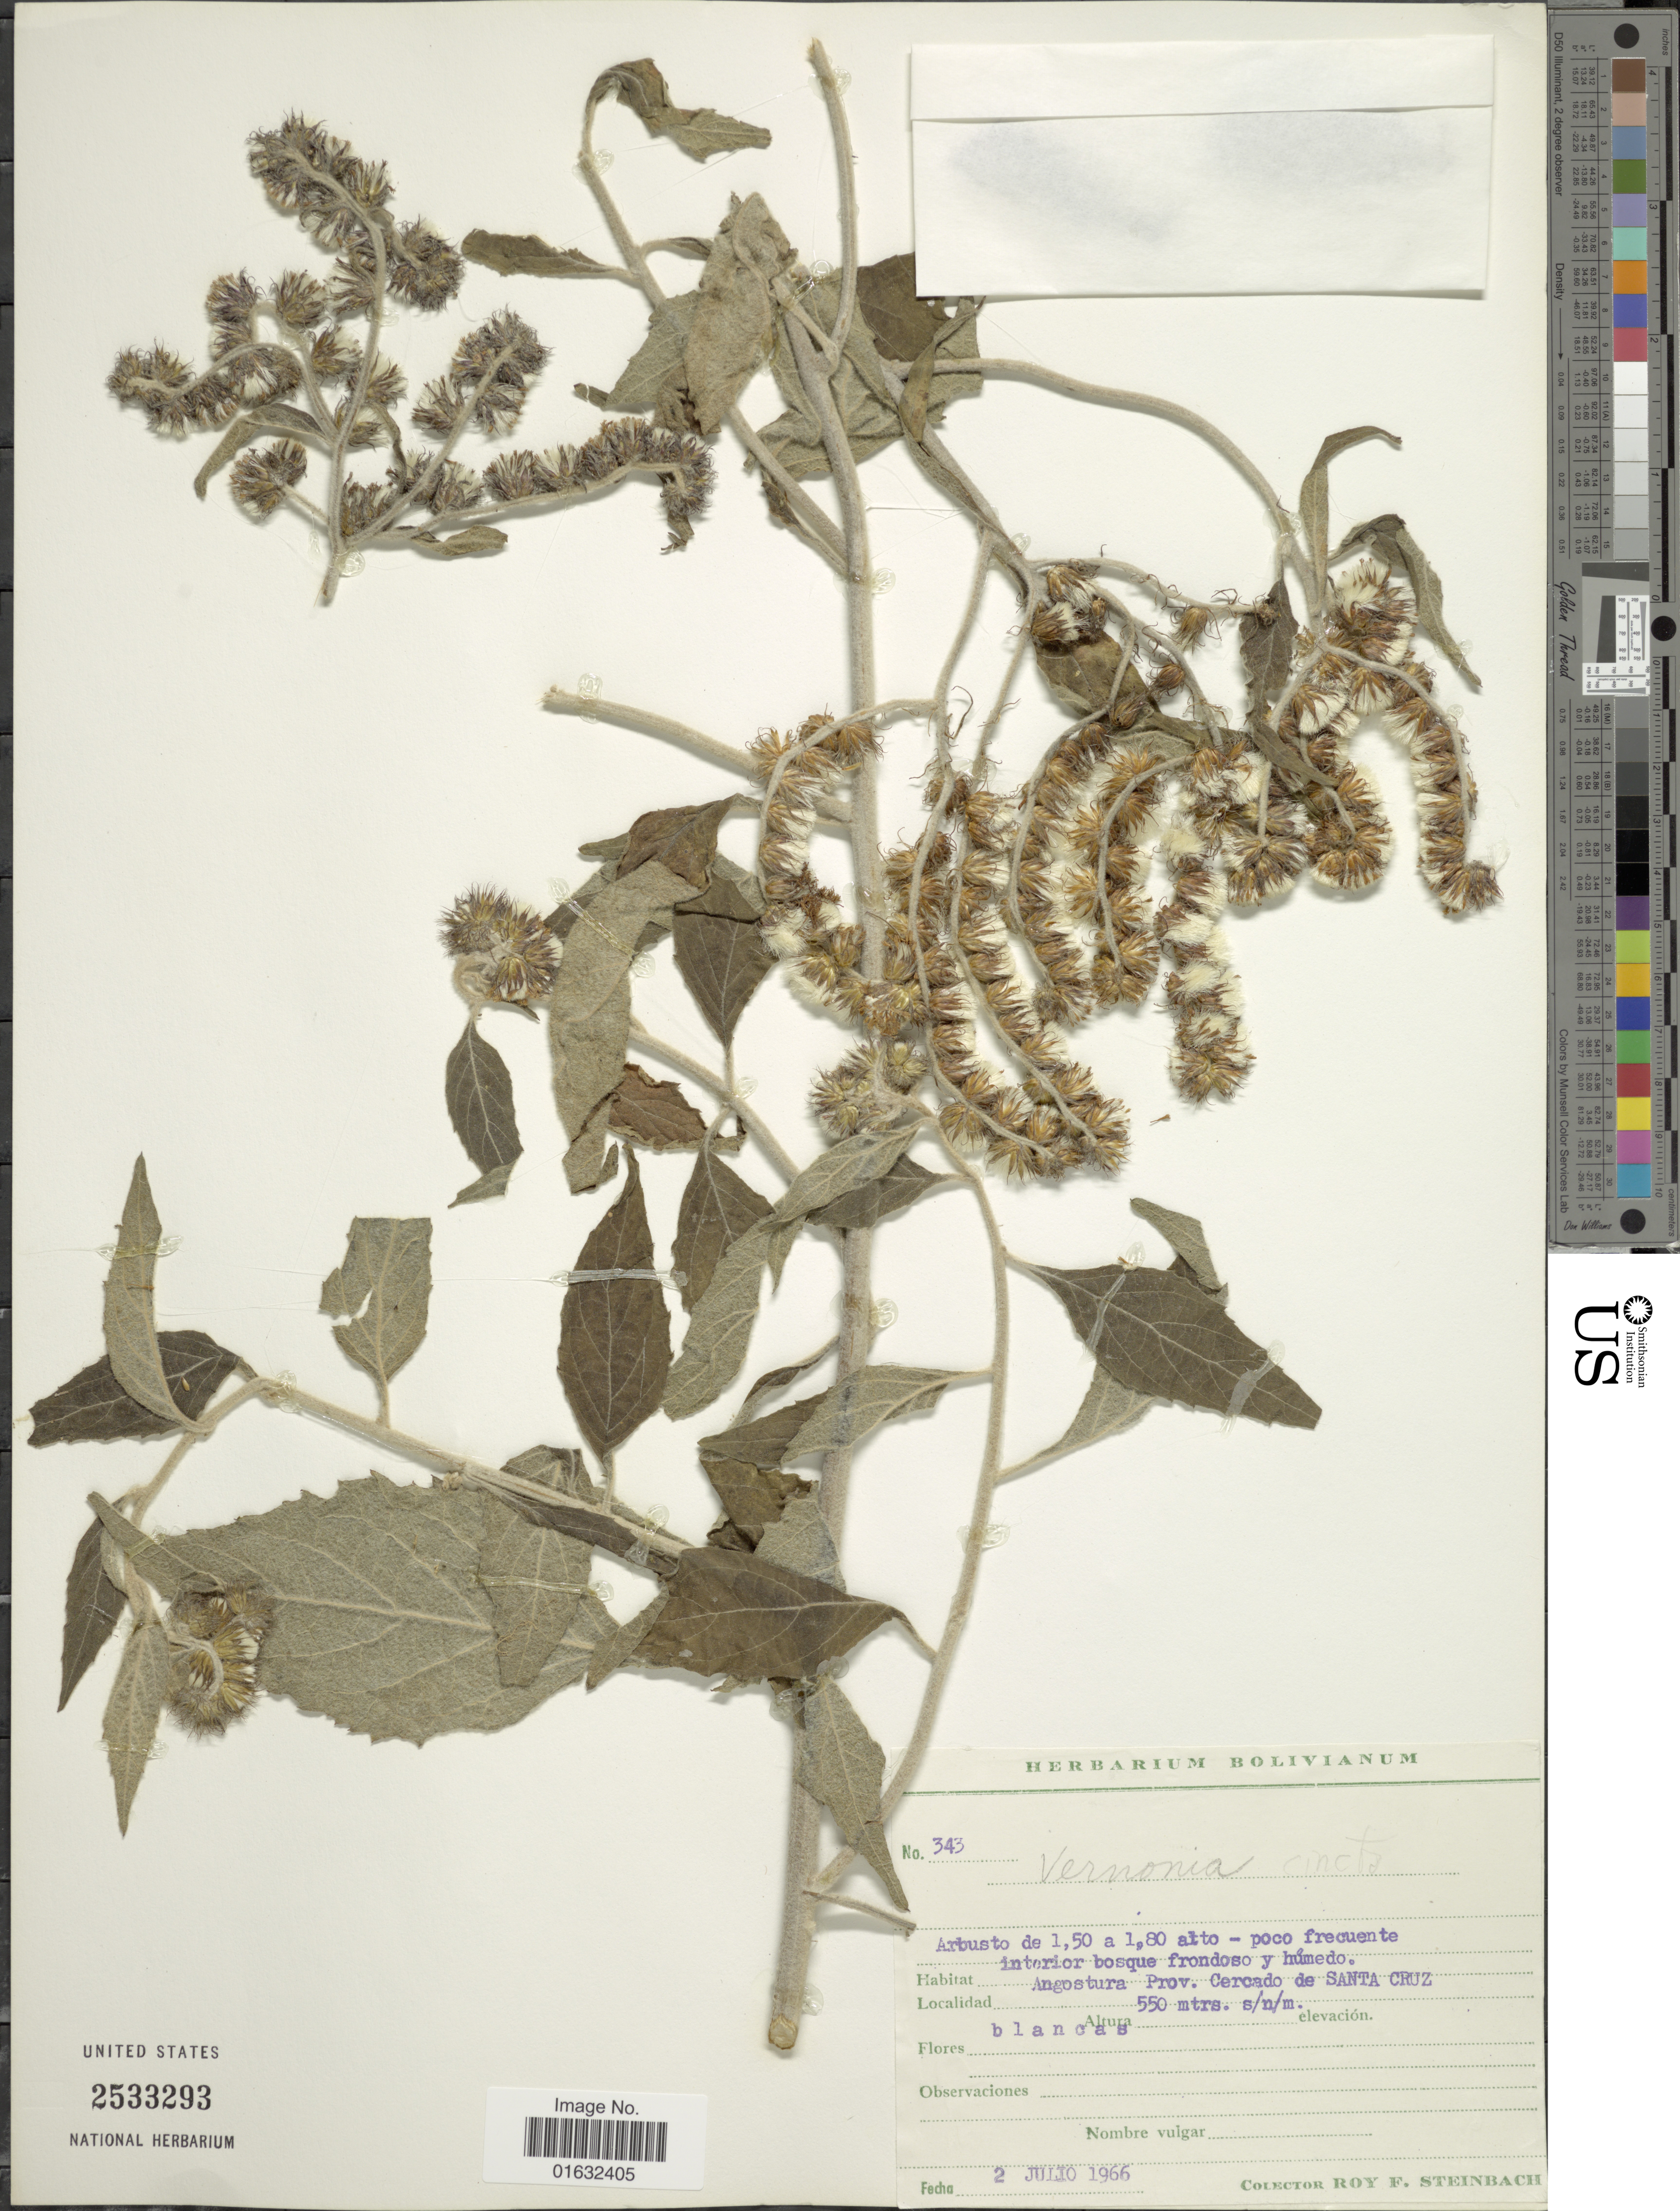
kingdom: Plantae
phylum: Tracheophyta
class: Magnoliopsida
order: Asterales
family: Asteraceae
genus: Cyrtocymura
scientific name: Cyrtocymura cincta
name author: (Griseb.) H. Rob.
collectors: R. F. Steinbach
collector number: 343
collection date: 1966-07-02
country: Bolivia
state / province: Santa Cruz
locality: Angostura Prov. Cercado de Santa Cruz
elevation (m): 550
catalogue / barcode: US 2533293